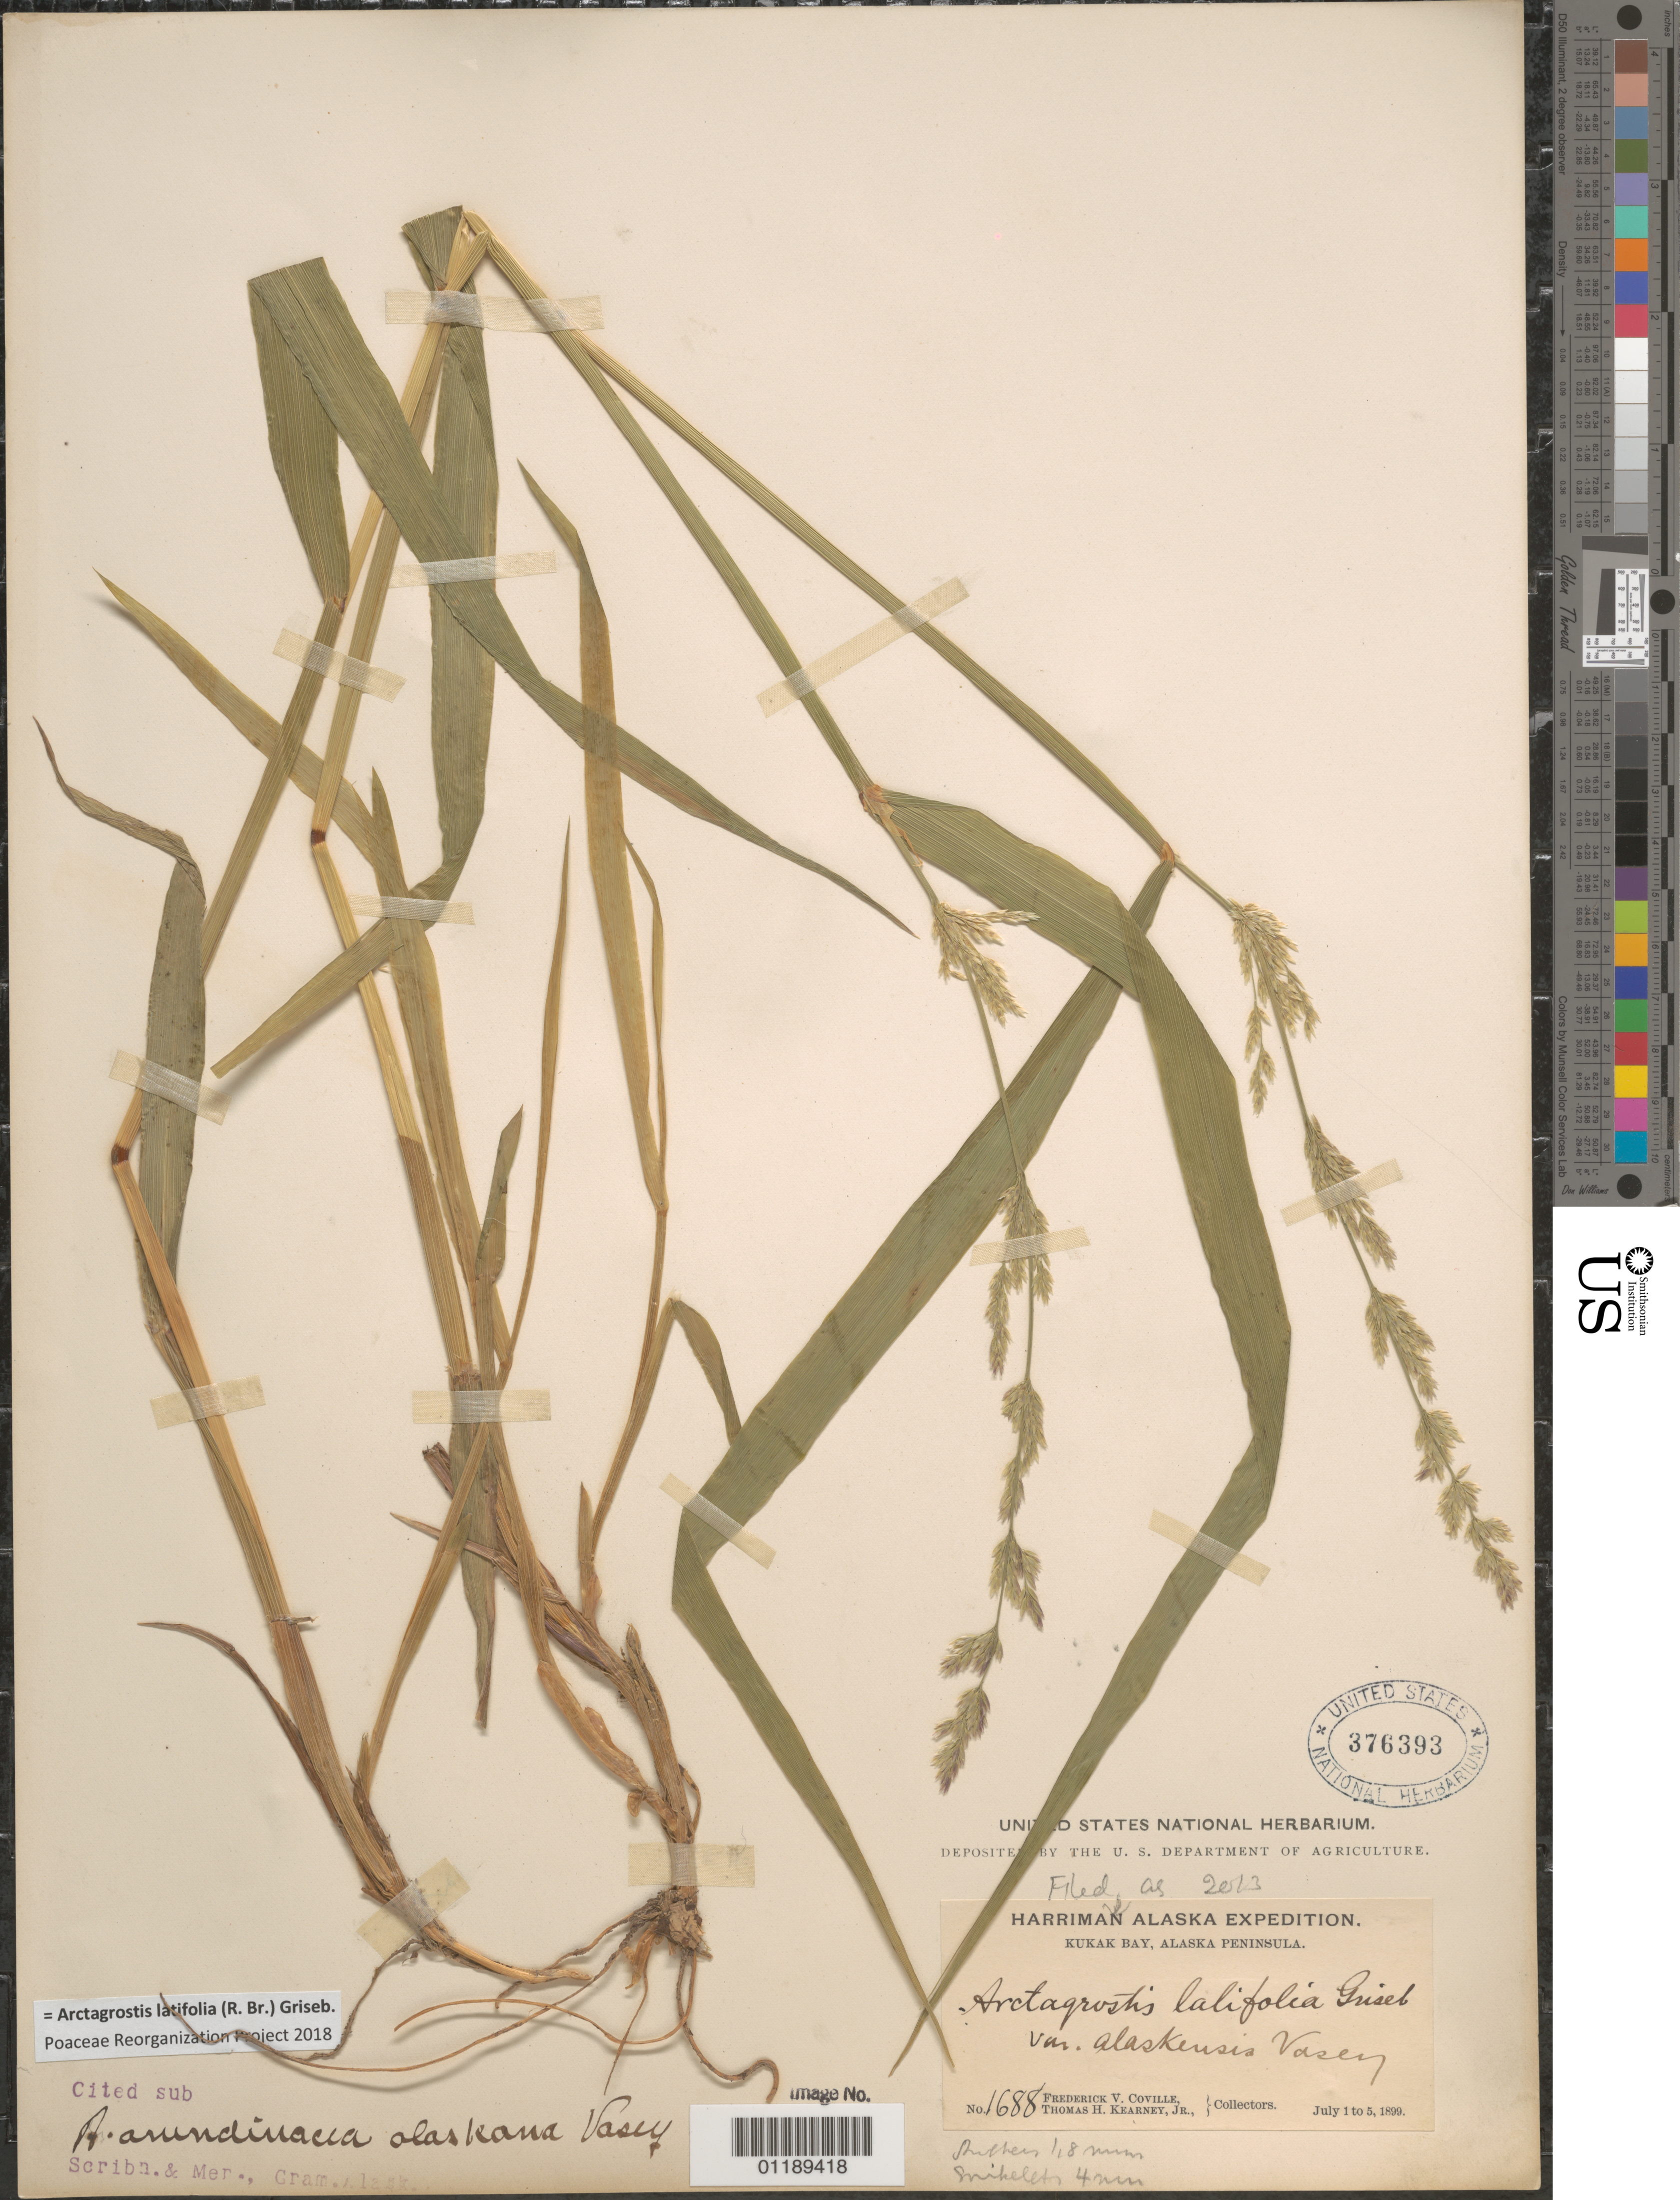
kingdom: Plantae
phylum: Tracheophyta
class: Liliopsida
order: Poales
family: Poaceae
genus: Arctagrostis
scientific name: Arctagrostis latifolia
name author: (R. Br.) Griseb.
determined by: Poaceae Reorganization Project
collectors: F. V. Coville & T. H. Kearney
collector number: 1688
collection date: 1899-07-01/1899-07-05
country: United States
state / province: Alaska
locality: Kukak Bay, Alaska Peninsula.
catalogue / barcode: US 376393